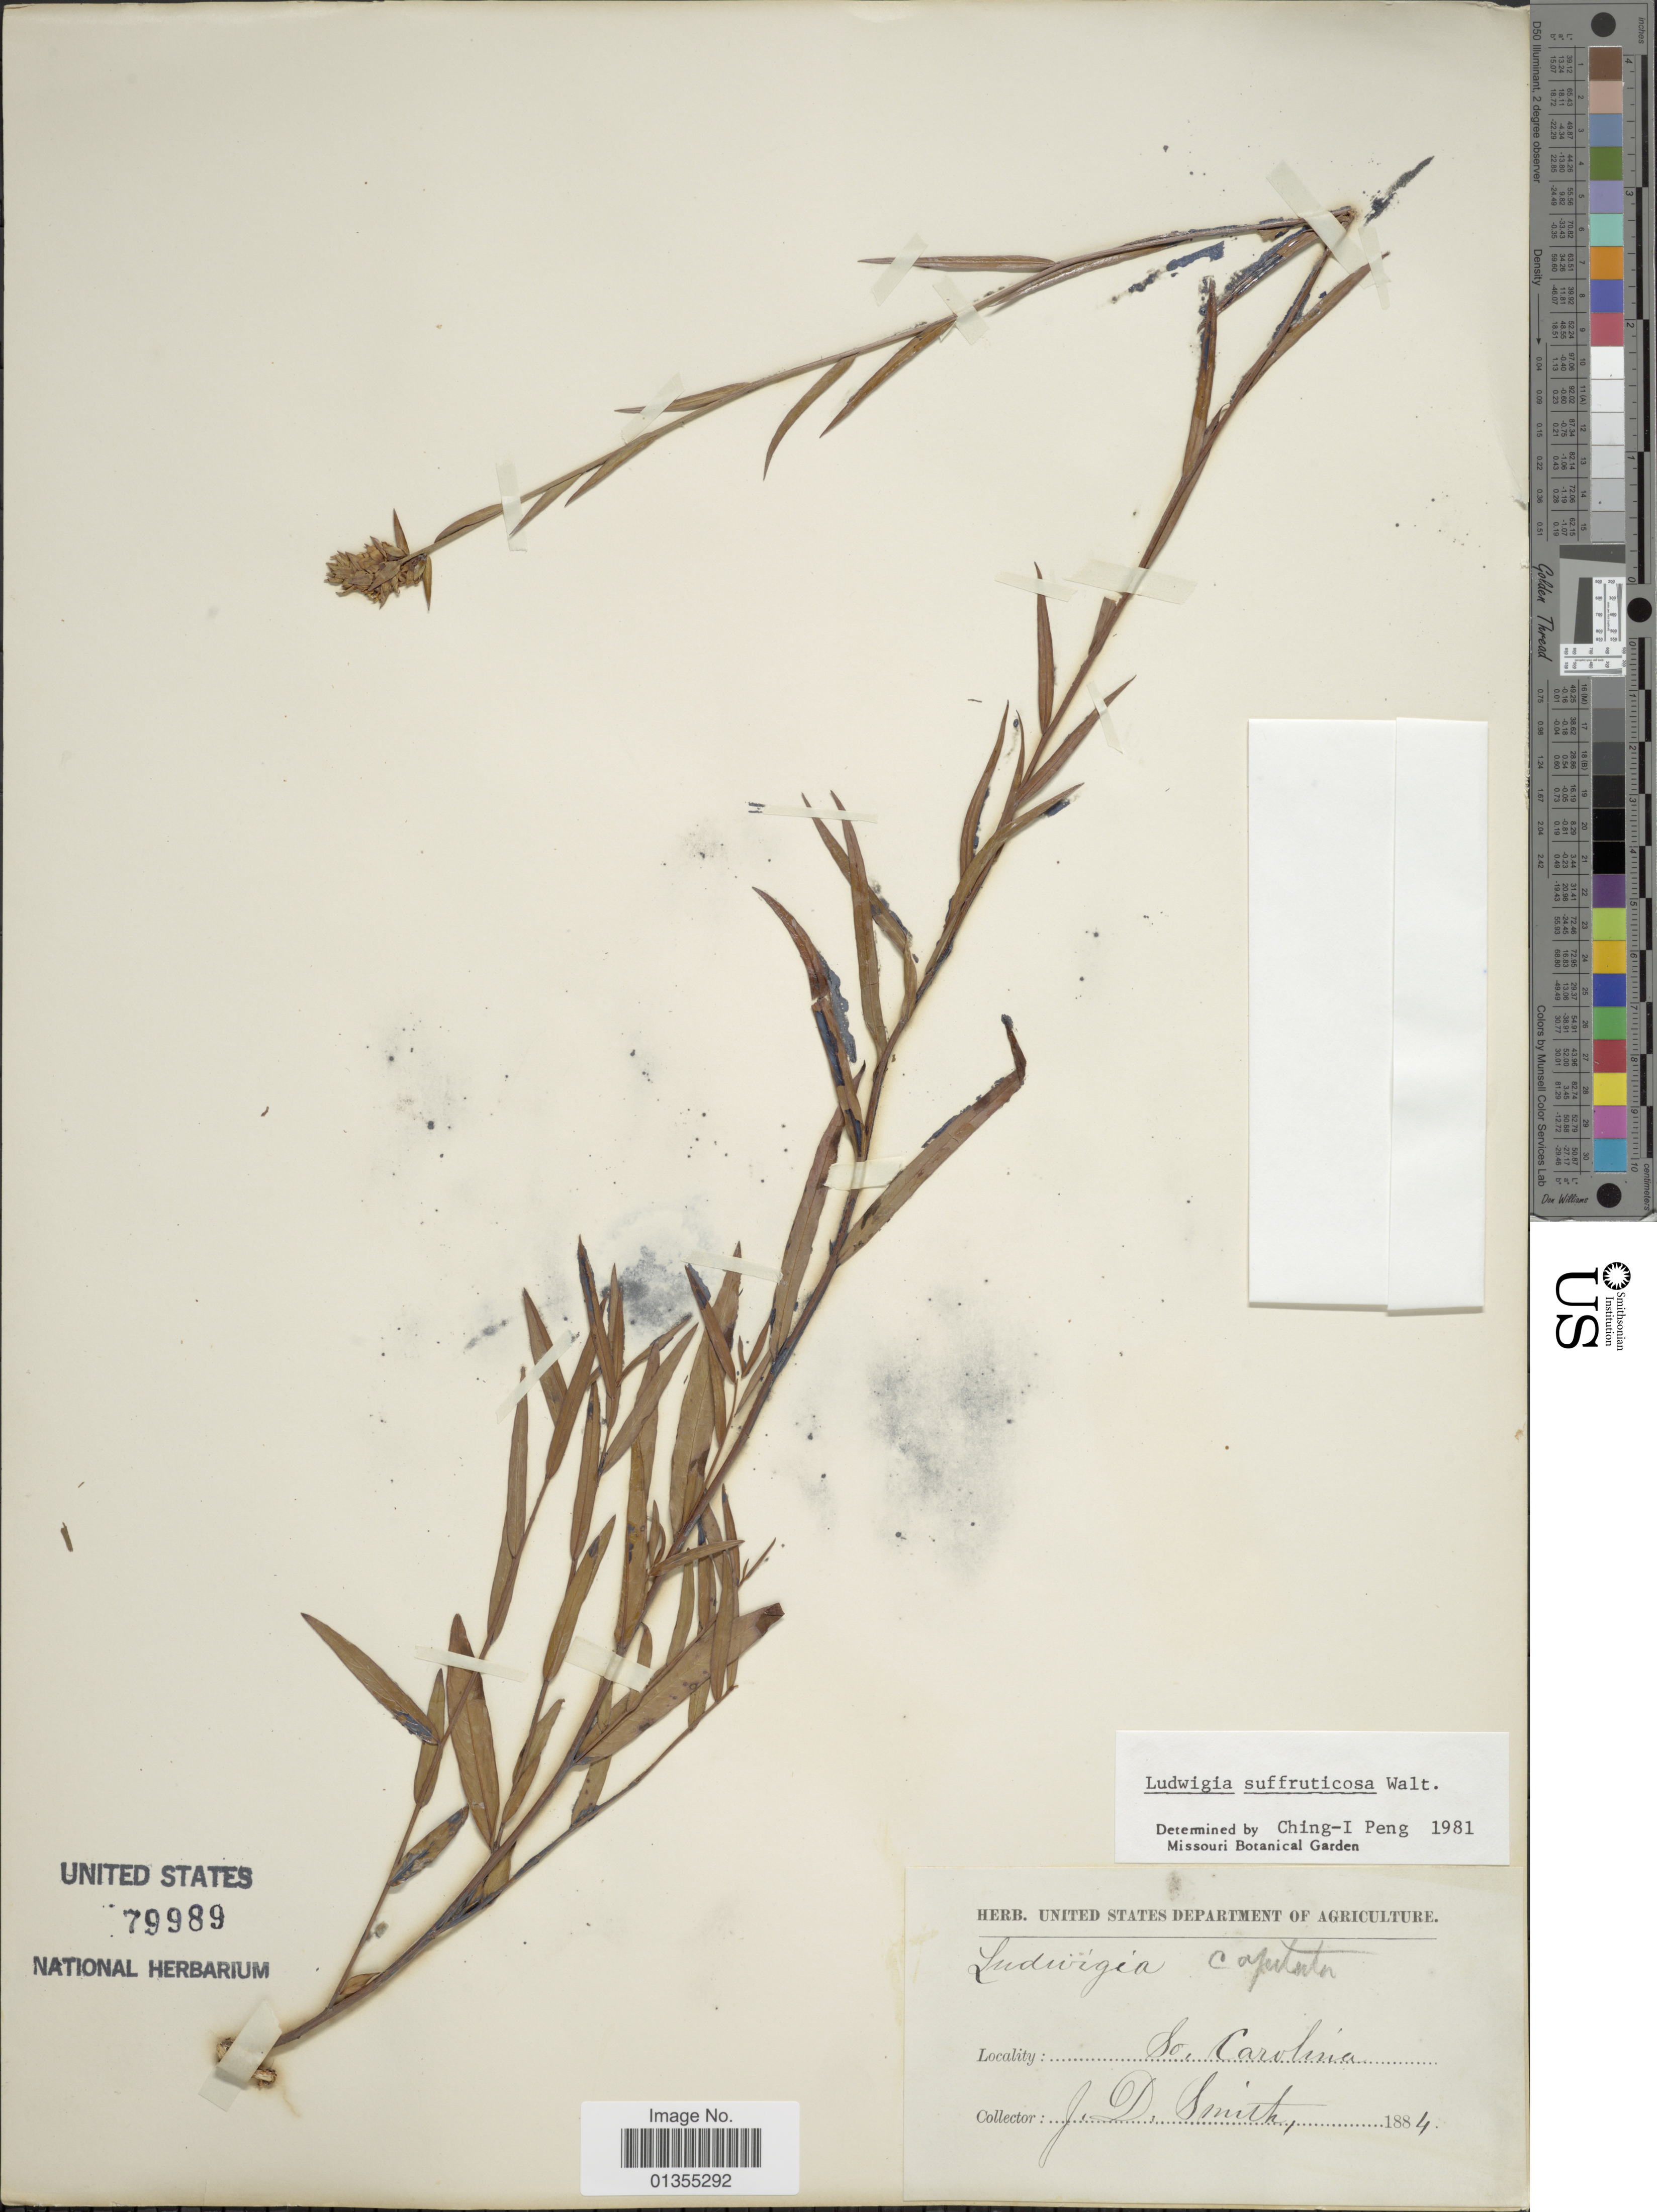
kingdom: Plantae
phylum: Tracheophyta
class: Magnoliopsida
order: Myrtales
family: Onagraceae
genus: Ludwigia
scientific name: Ludwigia suffruticosa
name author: Walter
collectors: J. D. Smith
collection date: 1884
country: United States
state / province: South Carolina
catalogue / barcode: US 79989